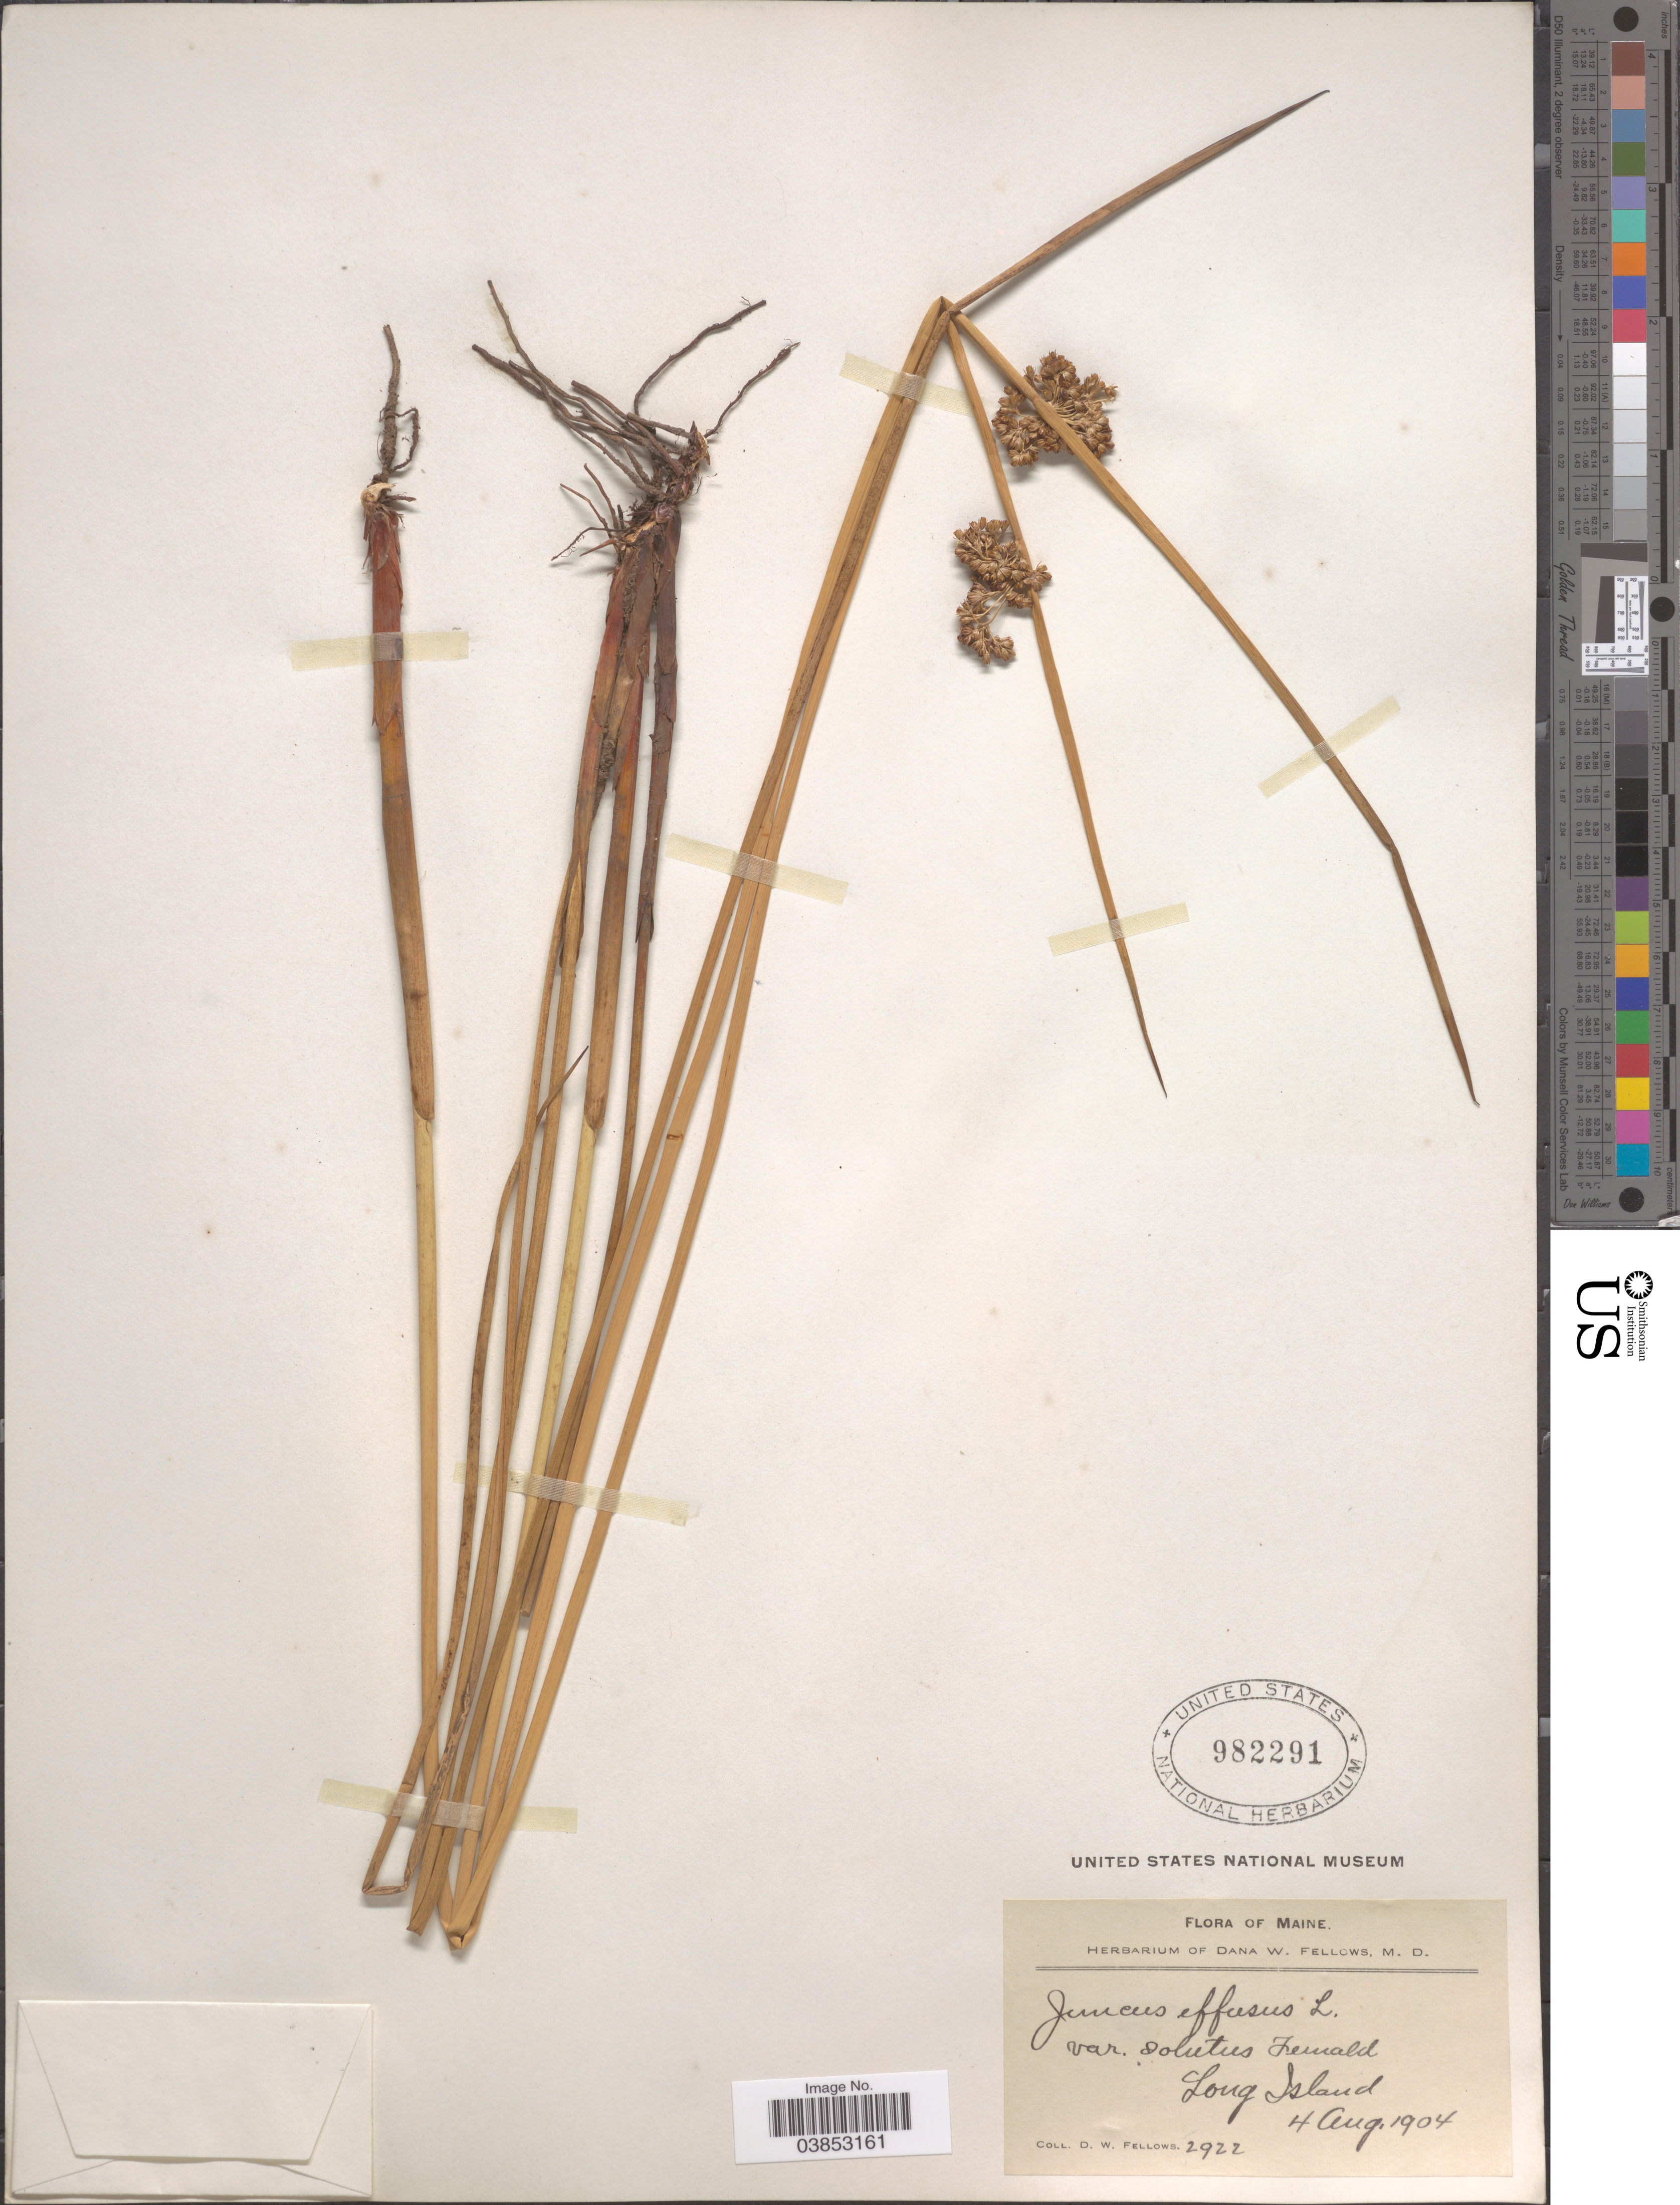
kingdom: Plantae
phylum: Tracheophyta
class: Liliopsida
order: Poales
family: Juncaceae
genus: Juncus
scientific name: Juncus effusus subsp. solutus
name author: (Fernald & Wiegand) Hämet-Ahti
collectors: D. W. Fellows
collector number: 2922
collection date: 1904-08-04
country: United States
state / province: Maine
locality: Long Island.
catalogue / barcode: US 982291